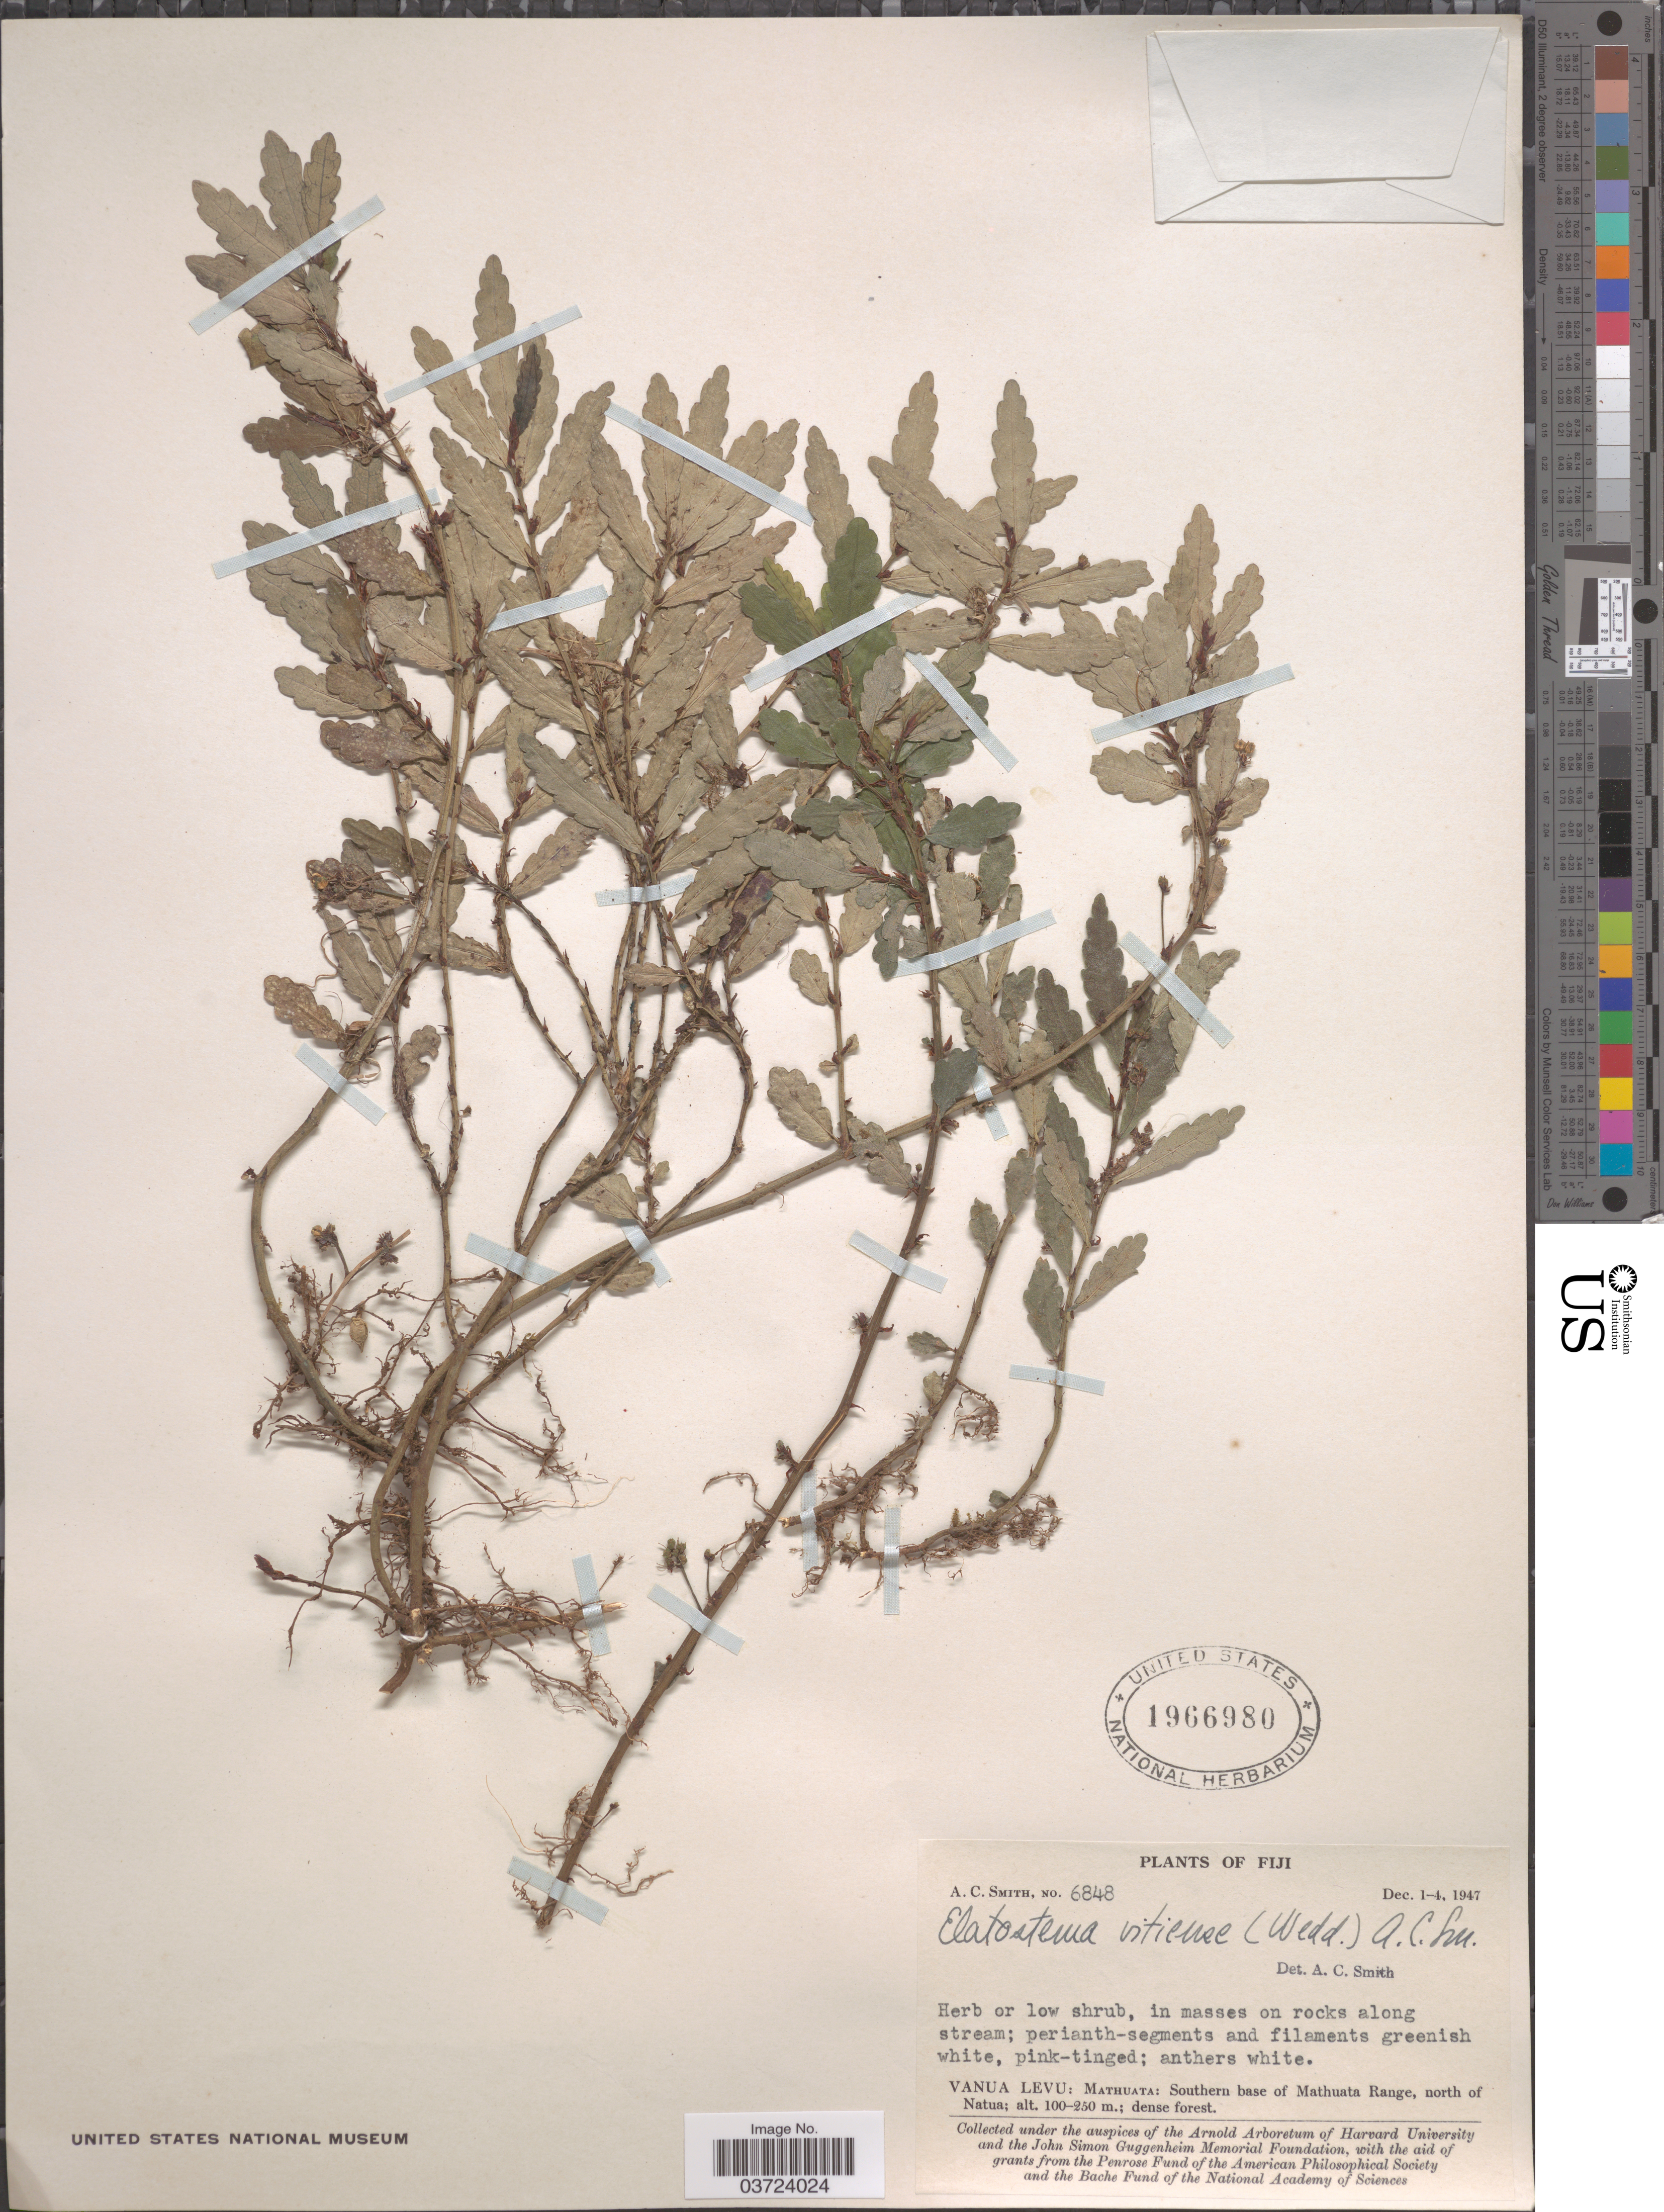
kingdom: Plantae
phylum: Tracheophyta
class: Magnoliopsida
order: Rosales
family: Urticaceae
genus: Elatostema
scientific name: Elatostema vitiense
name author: (A. Gray ex Wedd.) A.C. Sm.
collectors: A. C. Smith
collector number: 6848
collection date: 1947-12-01/1947-12-04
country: Fiji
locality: Vanua Levu: Mathuata: Southern base of Mathuata Range, north of Natua.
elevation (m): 100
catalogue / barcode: US 1966980